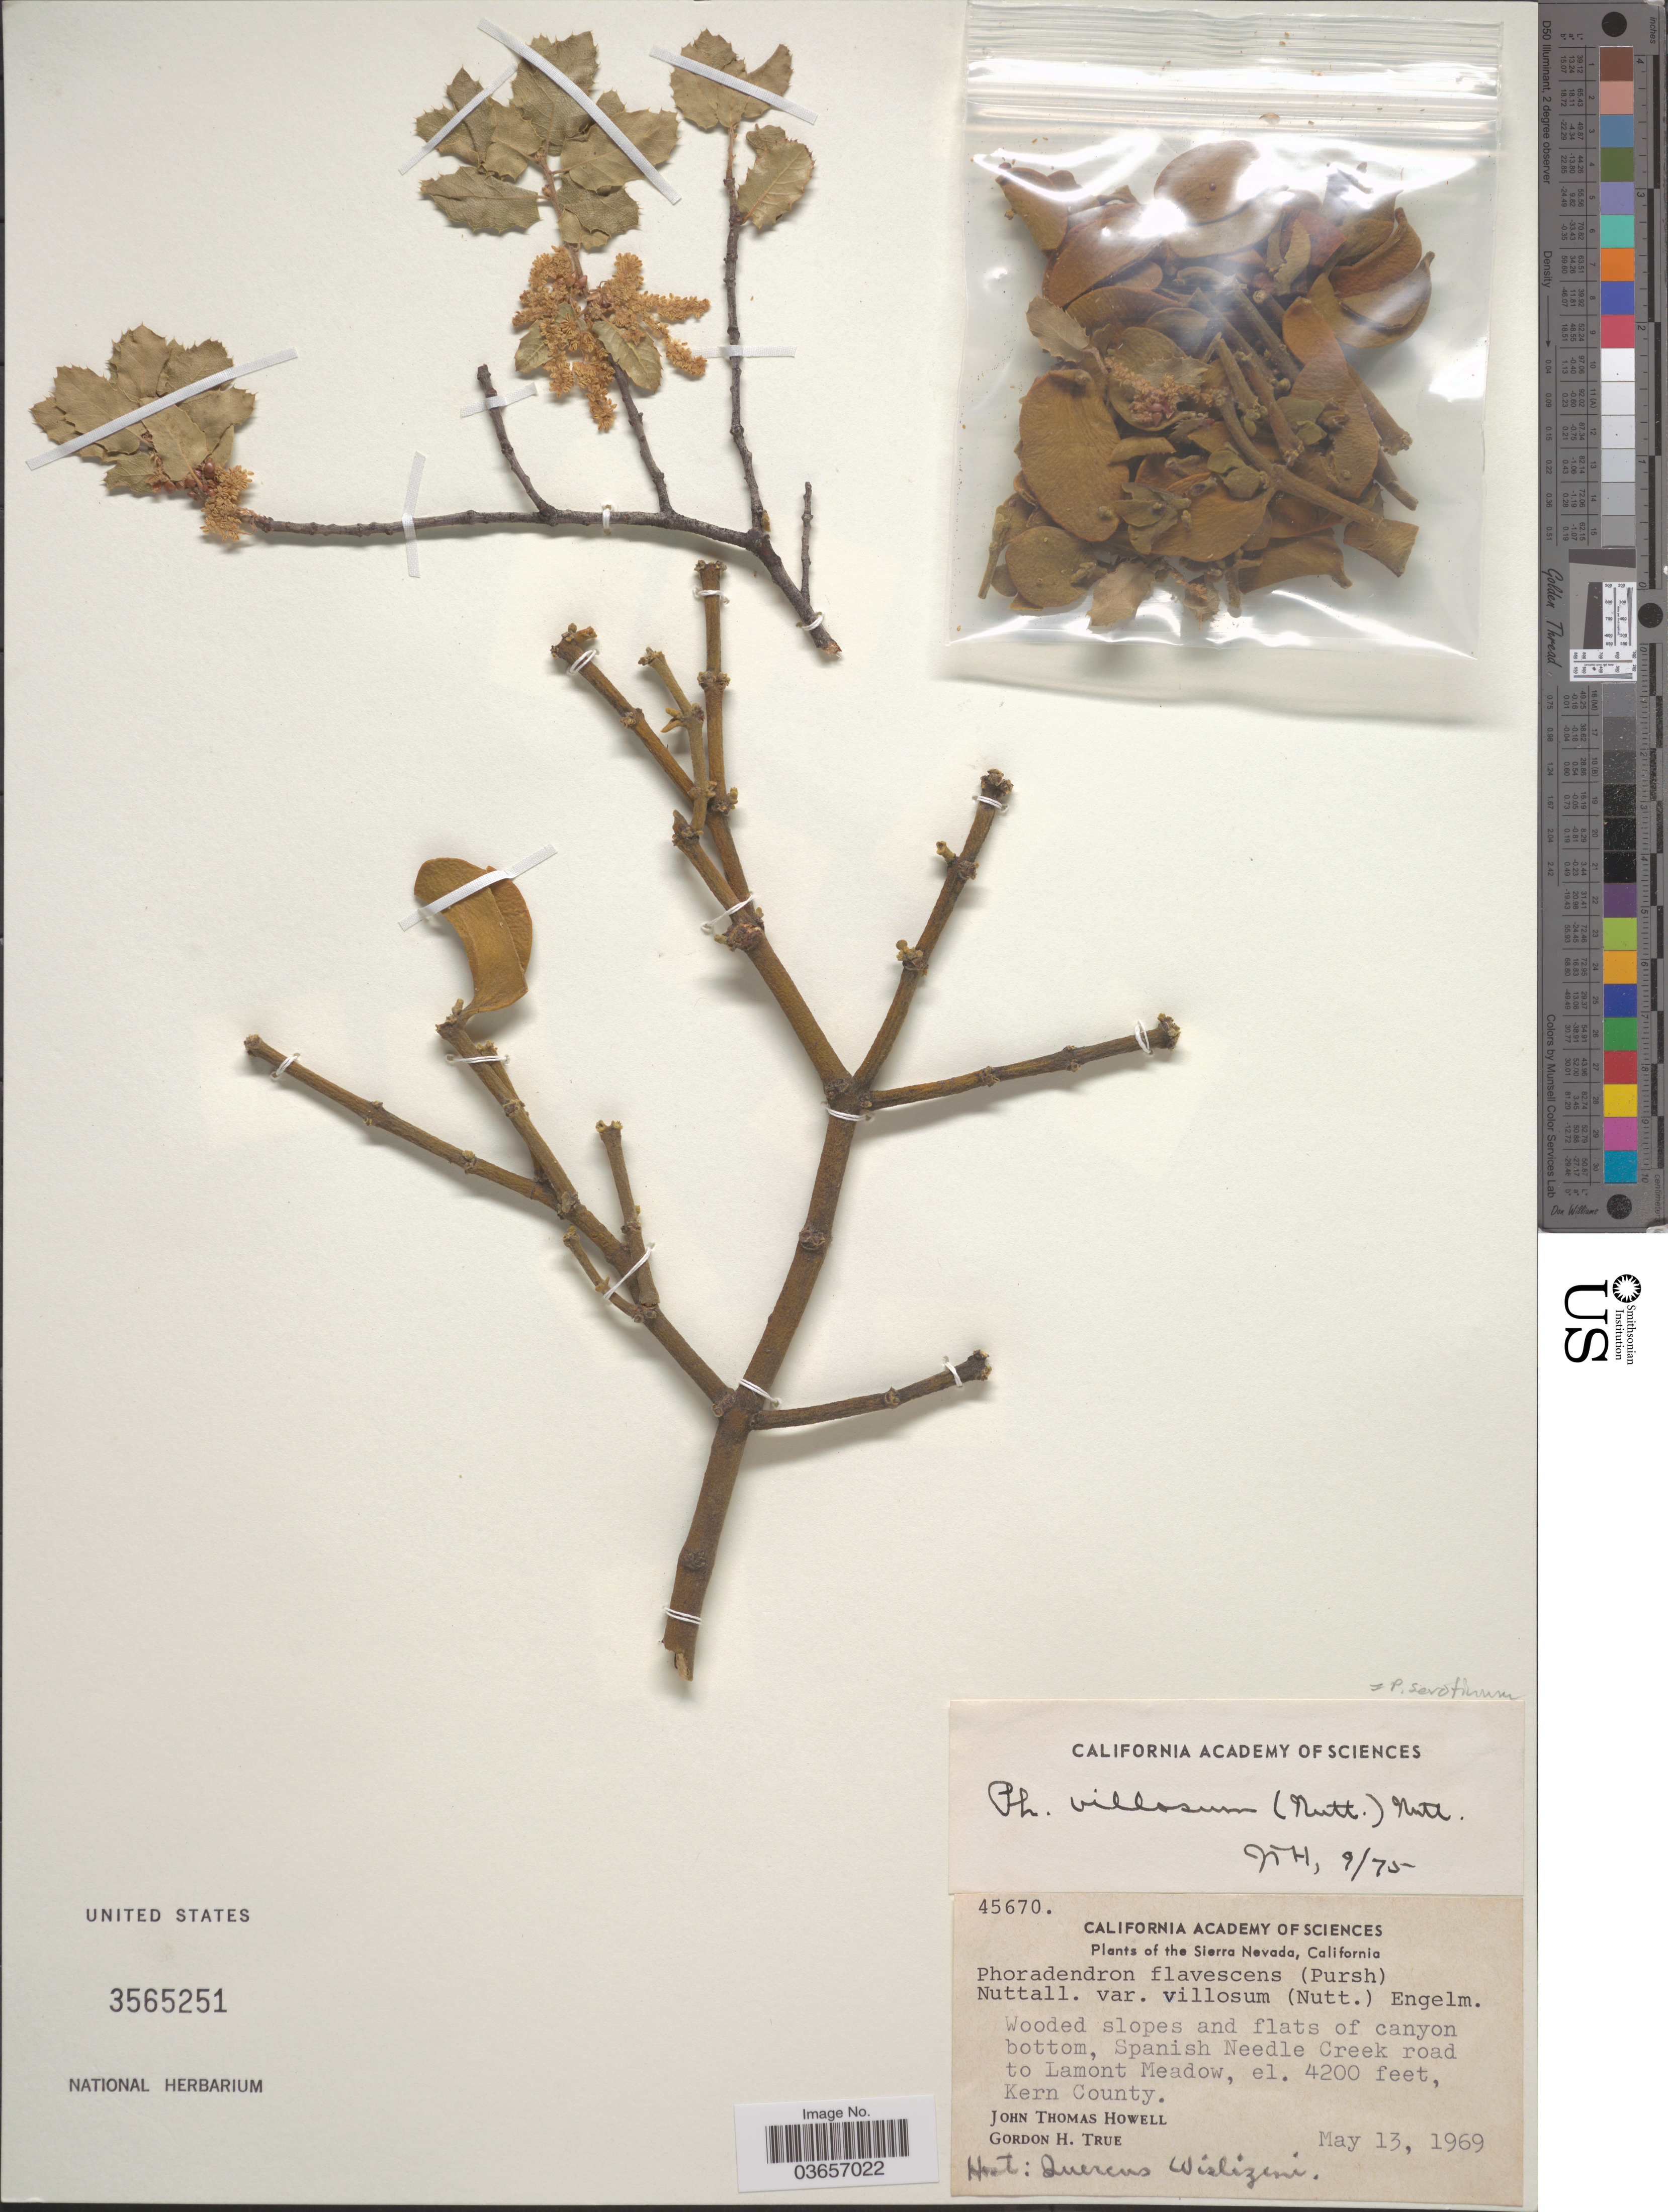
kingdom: Plantae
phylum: Tracheophyta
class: Magnoliopsida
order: Santalales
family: Viscaceae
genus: Phoradendron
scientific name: Phoradendron tomentosum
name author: DC.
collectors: J. T. Howell & G. H. True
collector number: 45670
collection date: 1969-05-13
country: United States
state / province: California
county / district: Kern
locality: Sierra Nevada. Spanish Needle Creek road to Lamont Meadow. Kern County.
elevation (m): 1280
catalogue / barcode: US 3565251